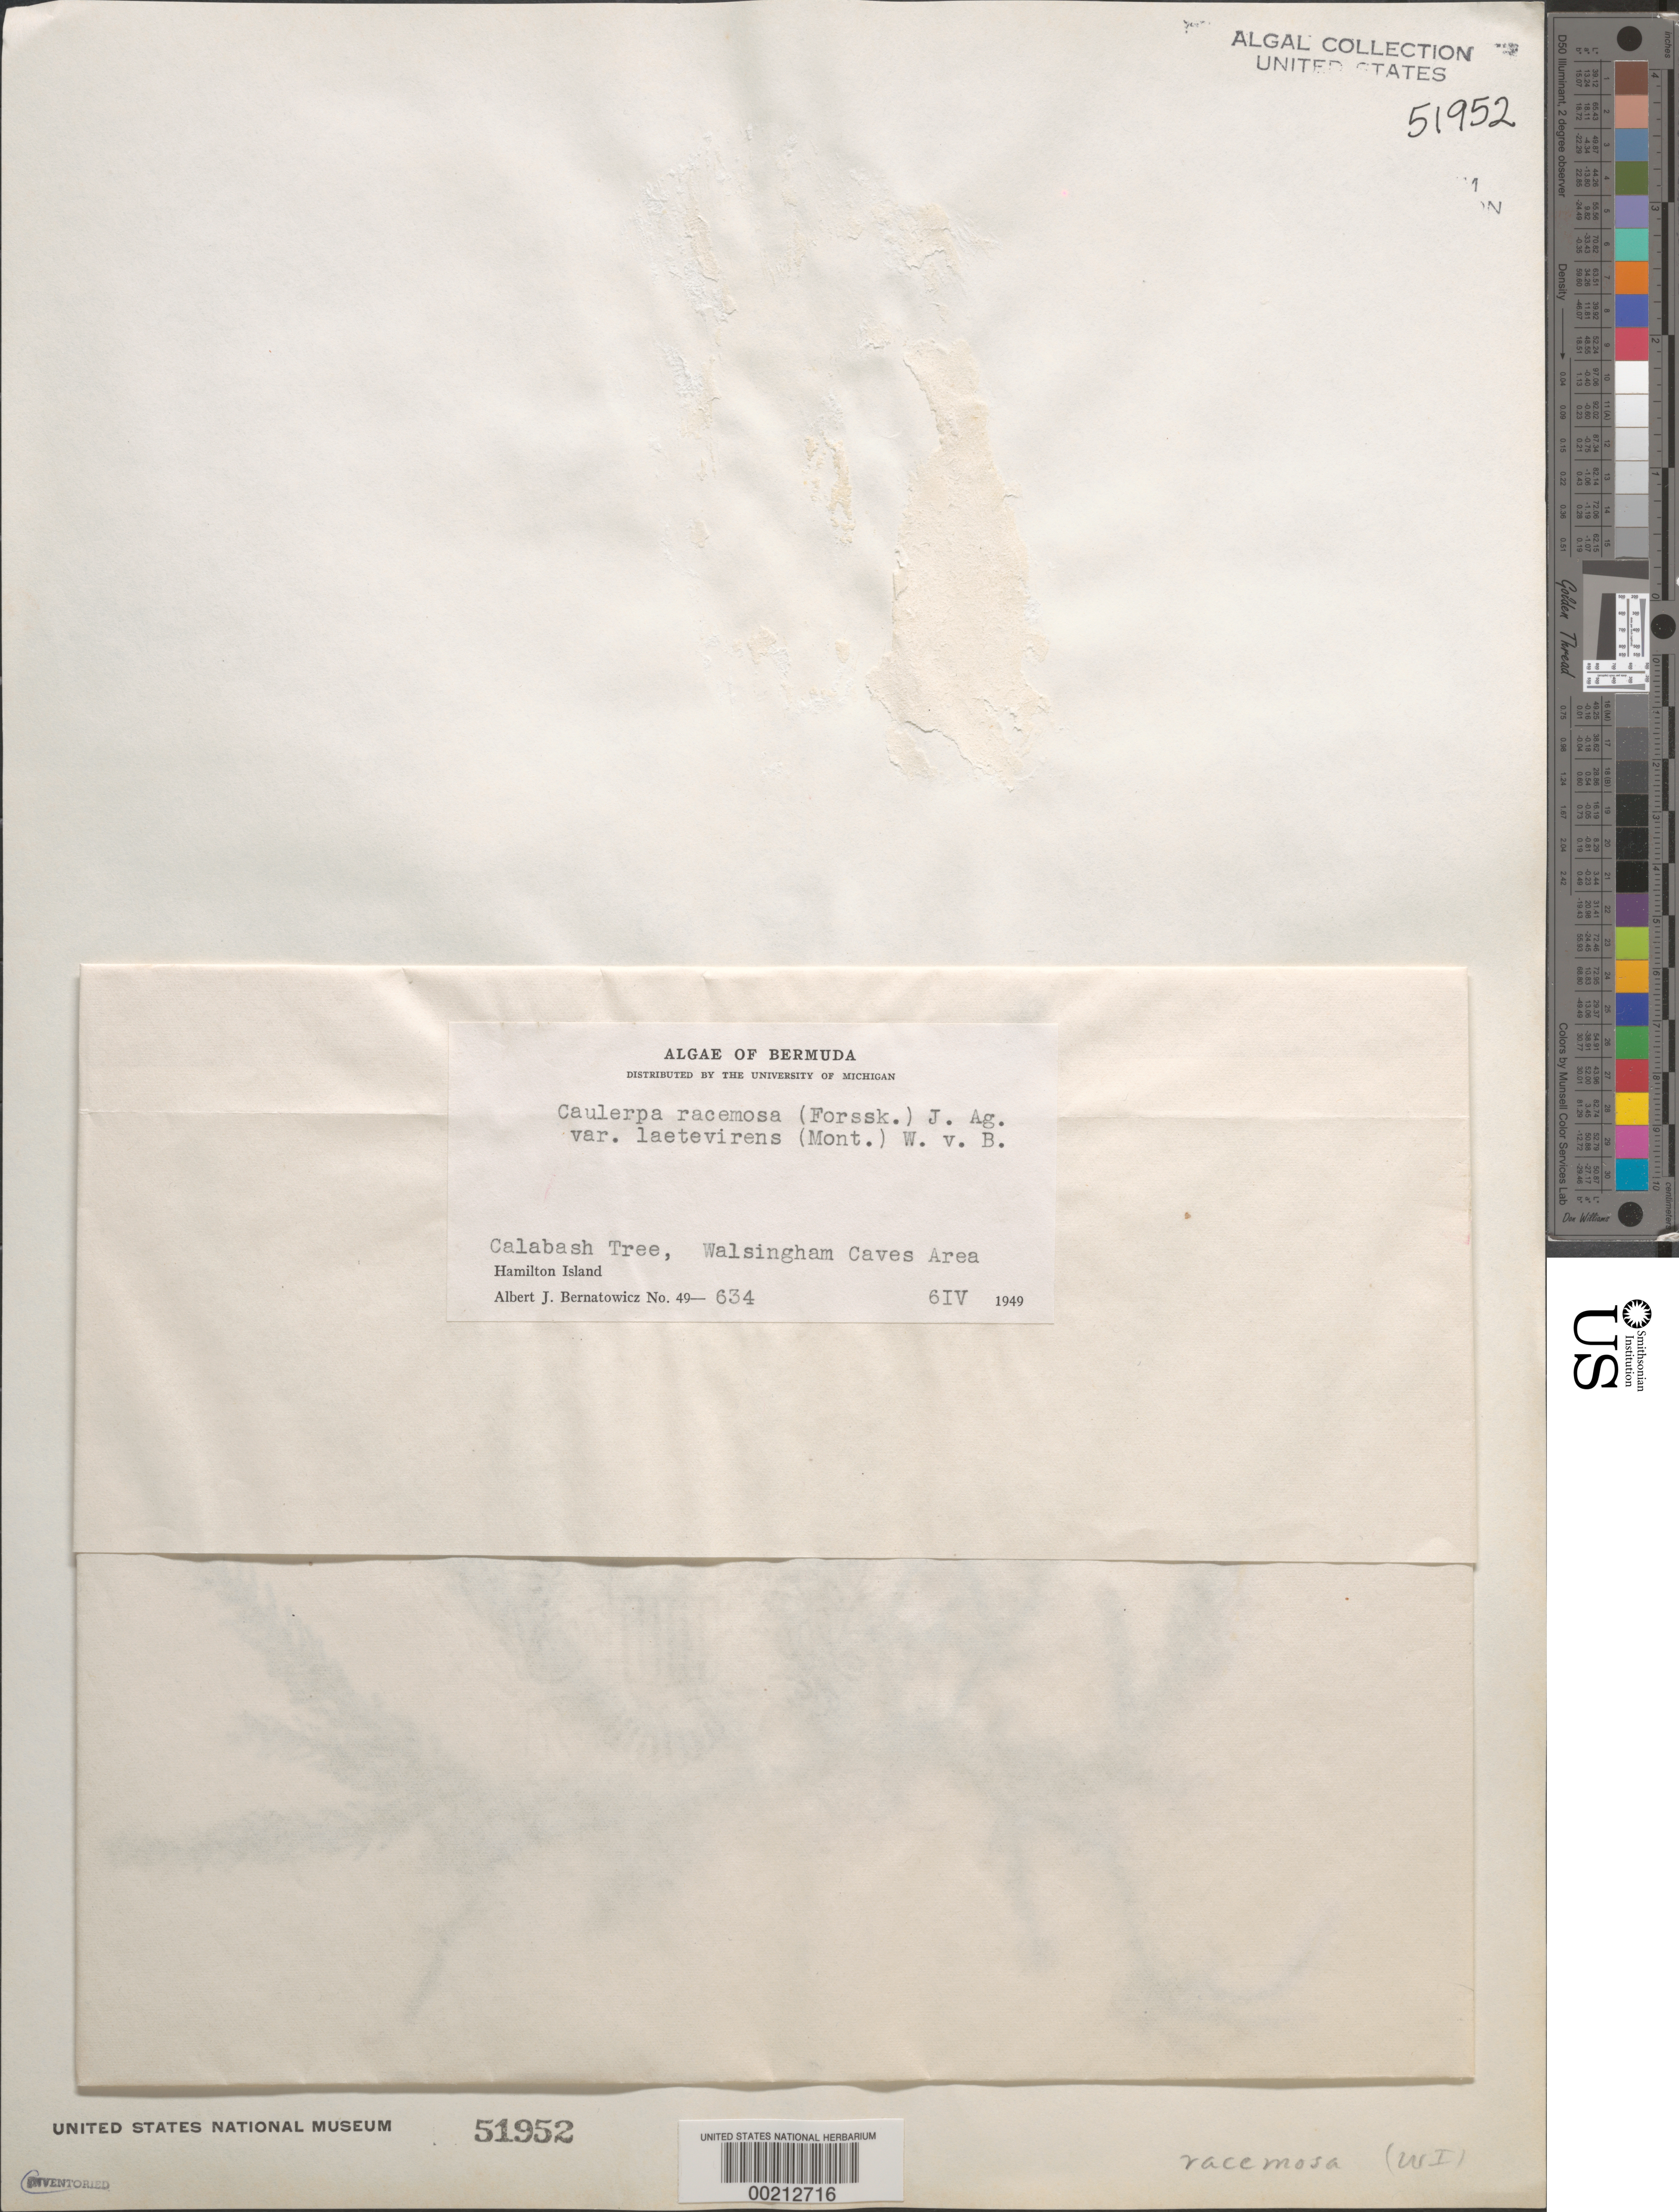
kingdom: Plantae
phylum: Chlorophyta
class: Ulvophyceae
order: Bryopsidales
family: Caulerpaceae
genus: Caulerpa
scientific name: Caulerpa racemosa var. laetevirens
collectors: A. Bernatowicz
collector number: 49-634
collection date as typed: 06 Apr 1949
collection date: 1949-04-06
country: Bermuda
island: Bermuda Island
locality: Walsingham Caves area, Calabash Tree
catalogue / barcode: US 51952